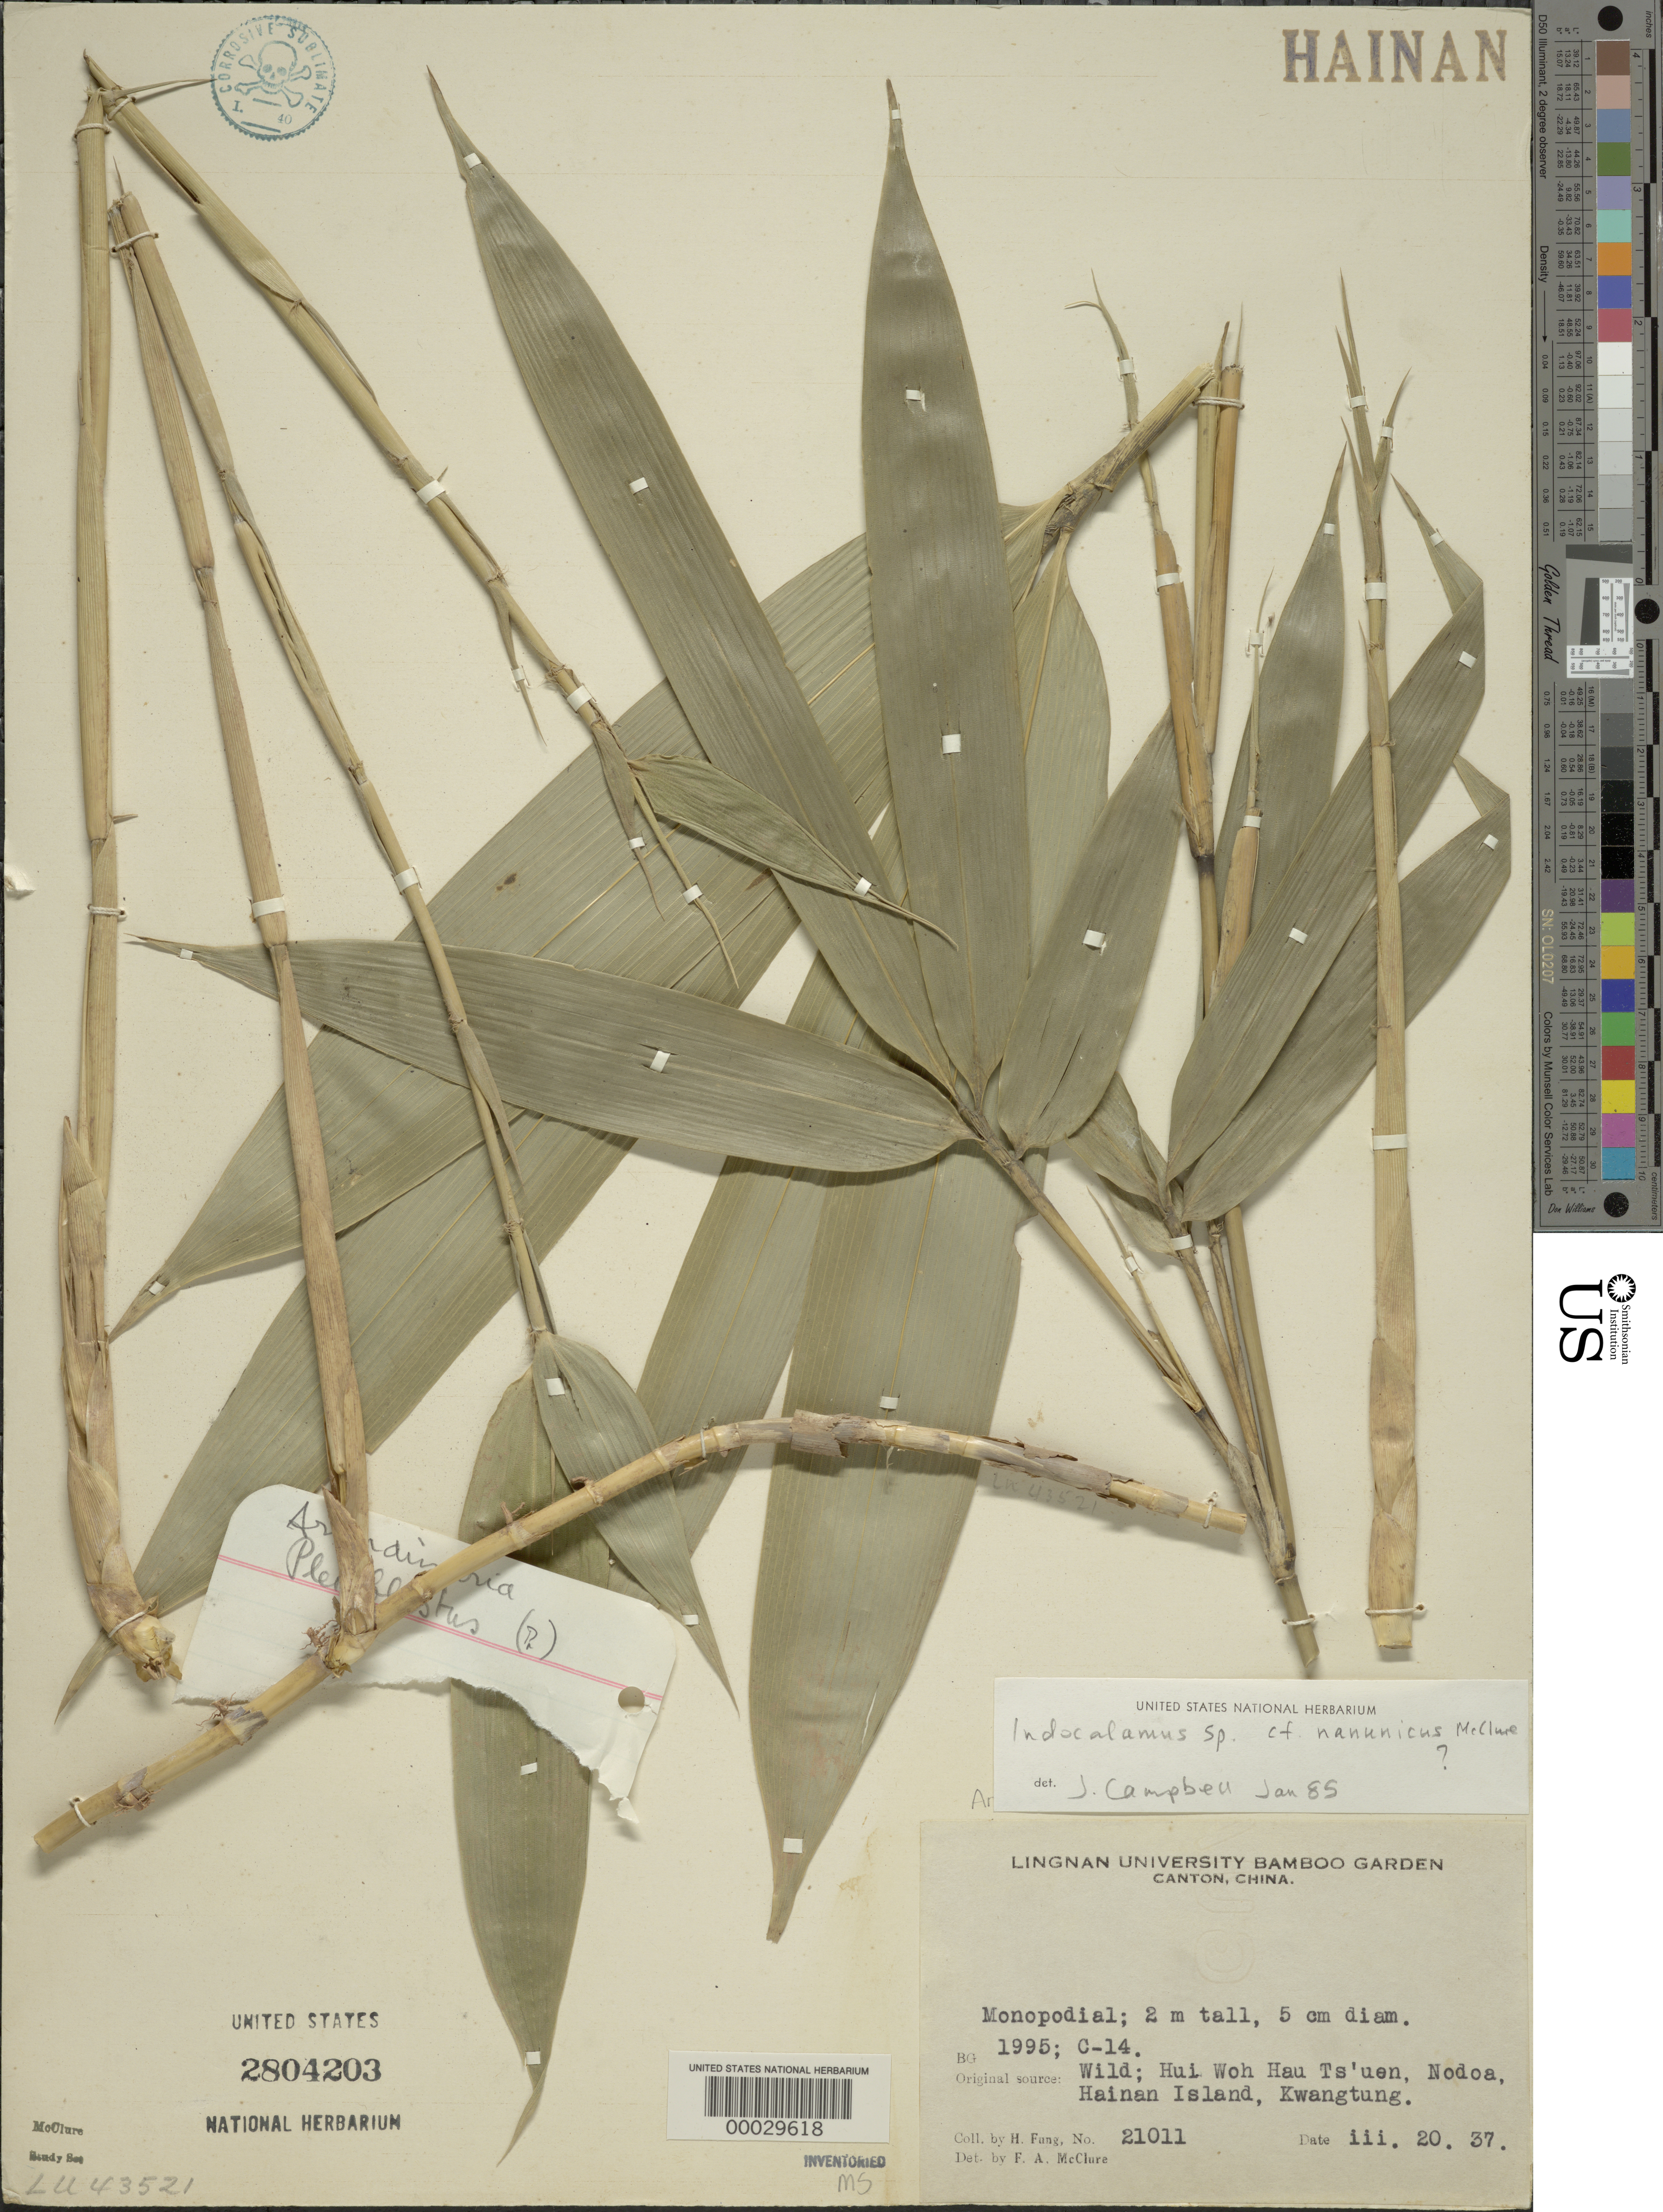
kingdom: Plantae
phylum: Tracheophyta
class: Liliopsida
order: Poales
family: Poaceae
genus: Indocalamus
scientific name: Indocalamus sp.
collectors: H. L. Fung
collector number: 21011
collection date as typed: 20 Mar 1937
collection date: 1937-03-20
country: China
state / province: Hainan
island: Hainan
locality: Hainan island, hui woh hau ts'uen, nodoa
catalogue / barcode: US 2804203